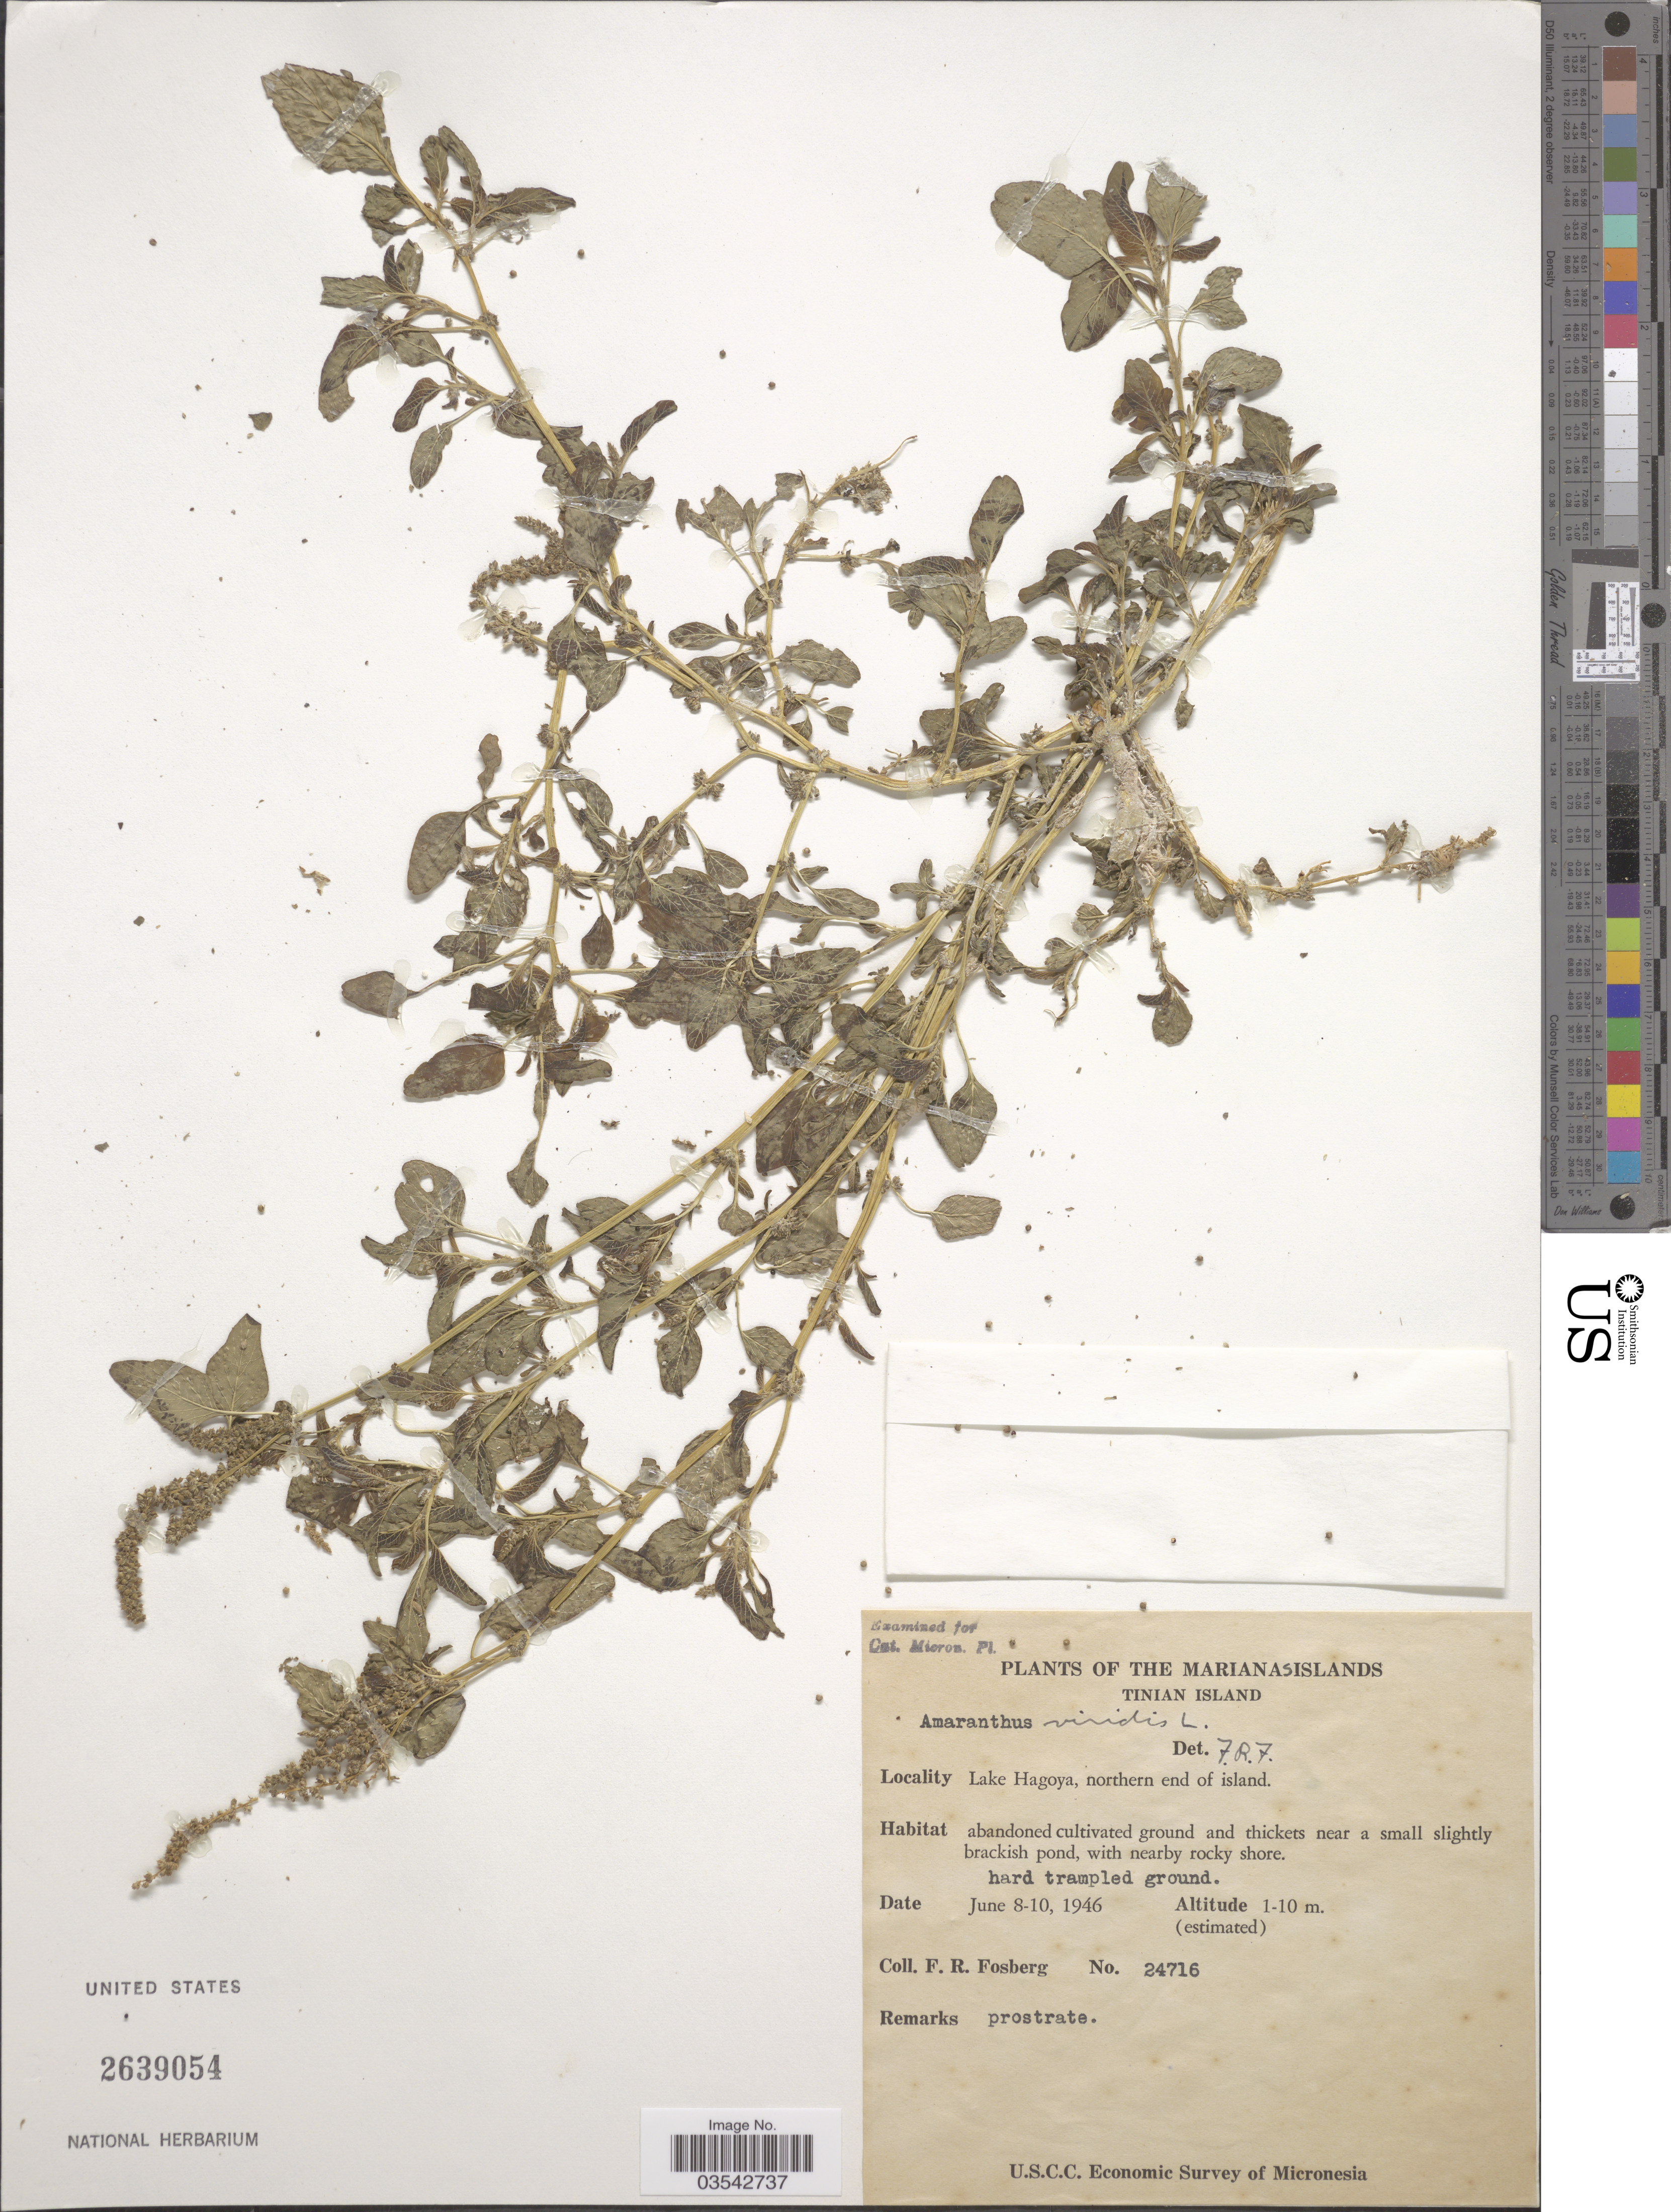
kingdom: Plantae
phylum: Tracheophyta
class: Magnoliopsida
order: Caryophyllales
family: Amaranthaceae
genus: Amaranthus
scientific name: Amaranthus viridis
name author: L.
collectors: F. R. Fosberg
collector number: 24716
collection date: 1946-06-08/1946-06-10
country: Northern Mariana Islands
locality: The Marianas Islands. Tinian Island. Lake Hagoya, northern end of island.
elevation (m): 1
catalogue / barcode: US 2639054